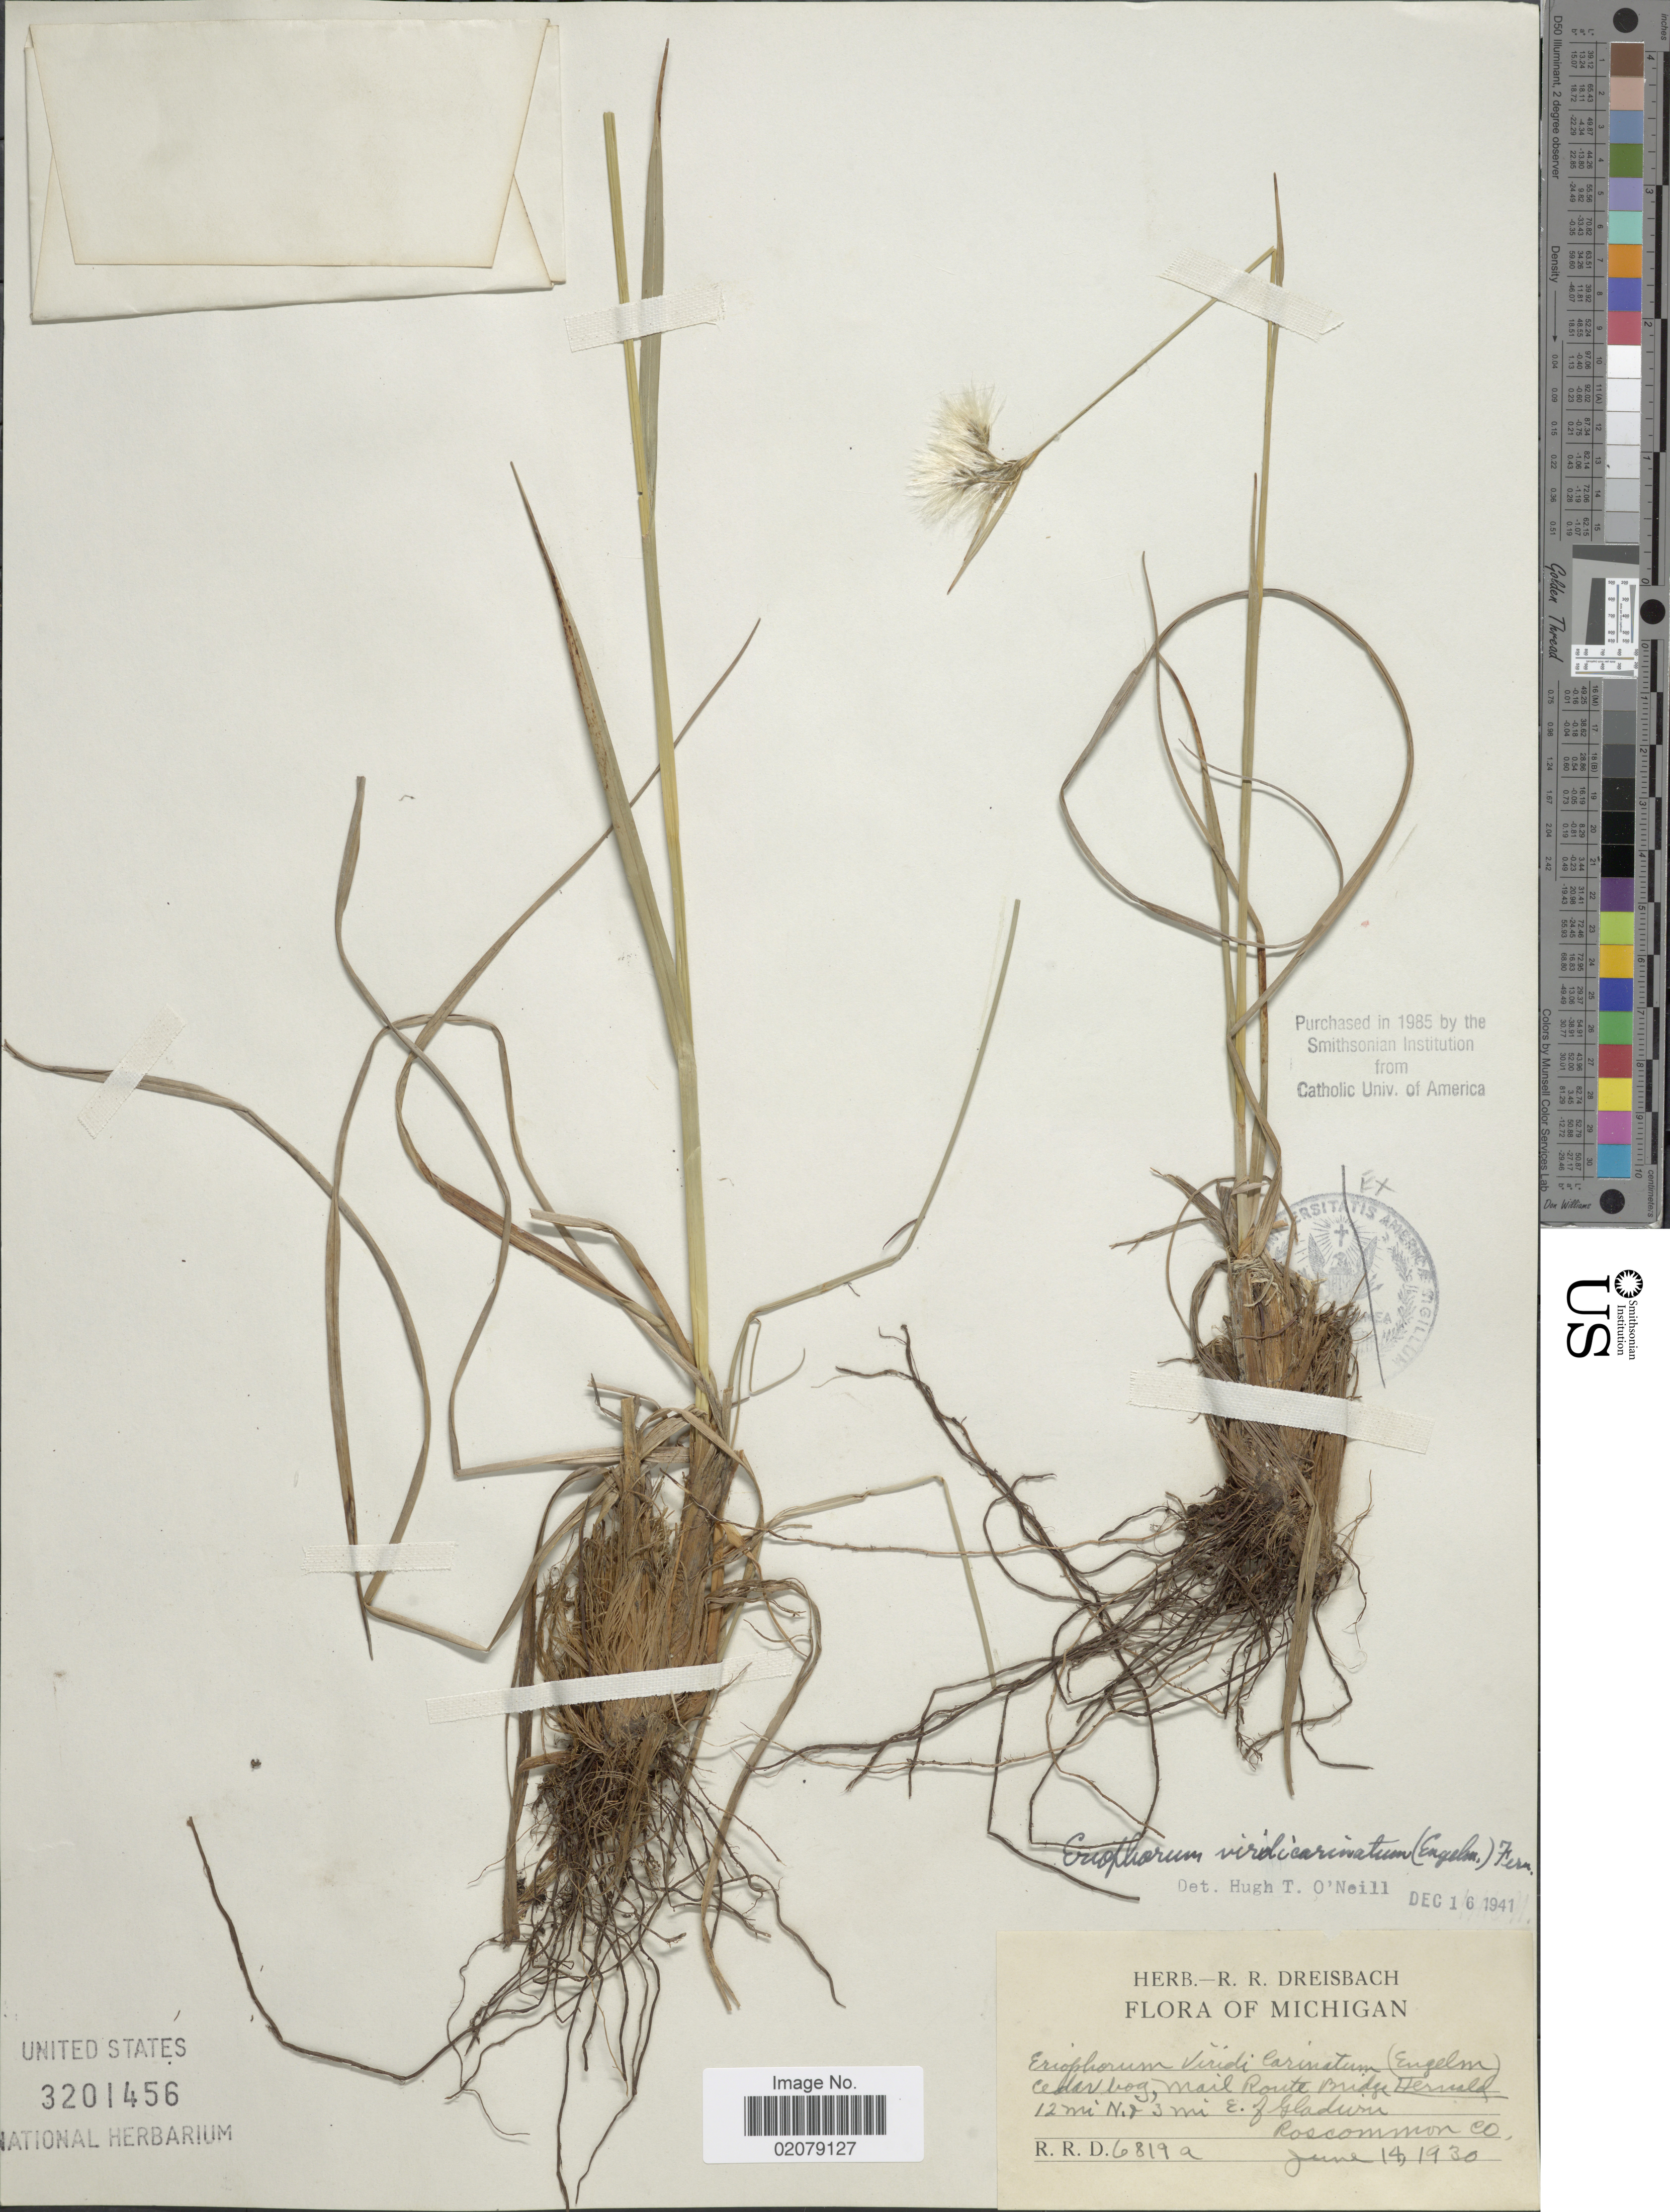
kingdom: Plantae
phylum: Tracheophyta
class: Liliopsida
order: Poales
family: Cyperaceae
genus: Eriophorum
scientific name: Eriophorum viridicarinatum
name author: (Englem.) Fernald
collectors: R. Dreisbach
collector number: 6819a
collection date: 1930-06-14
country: United States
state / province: Michigan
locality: Cedar bog, Mail Route Bridge, 12 mi. NE 3 mi. E of Gladwin, Roscommon Co.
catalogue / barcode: US 3201456